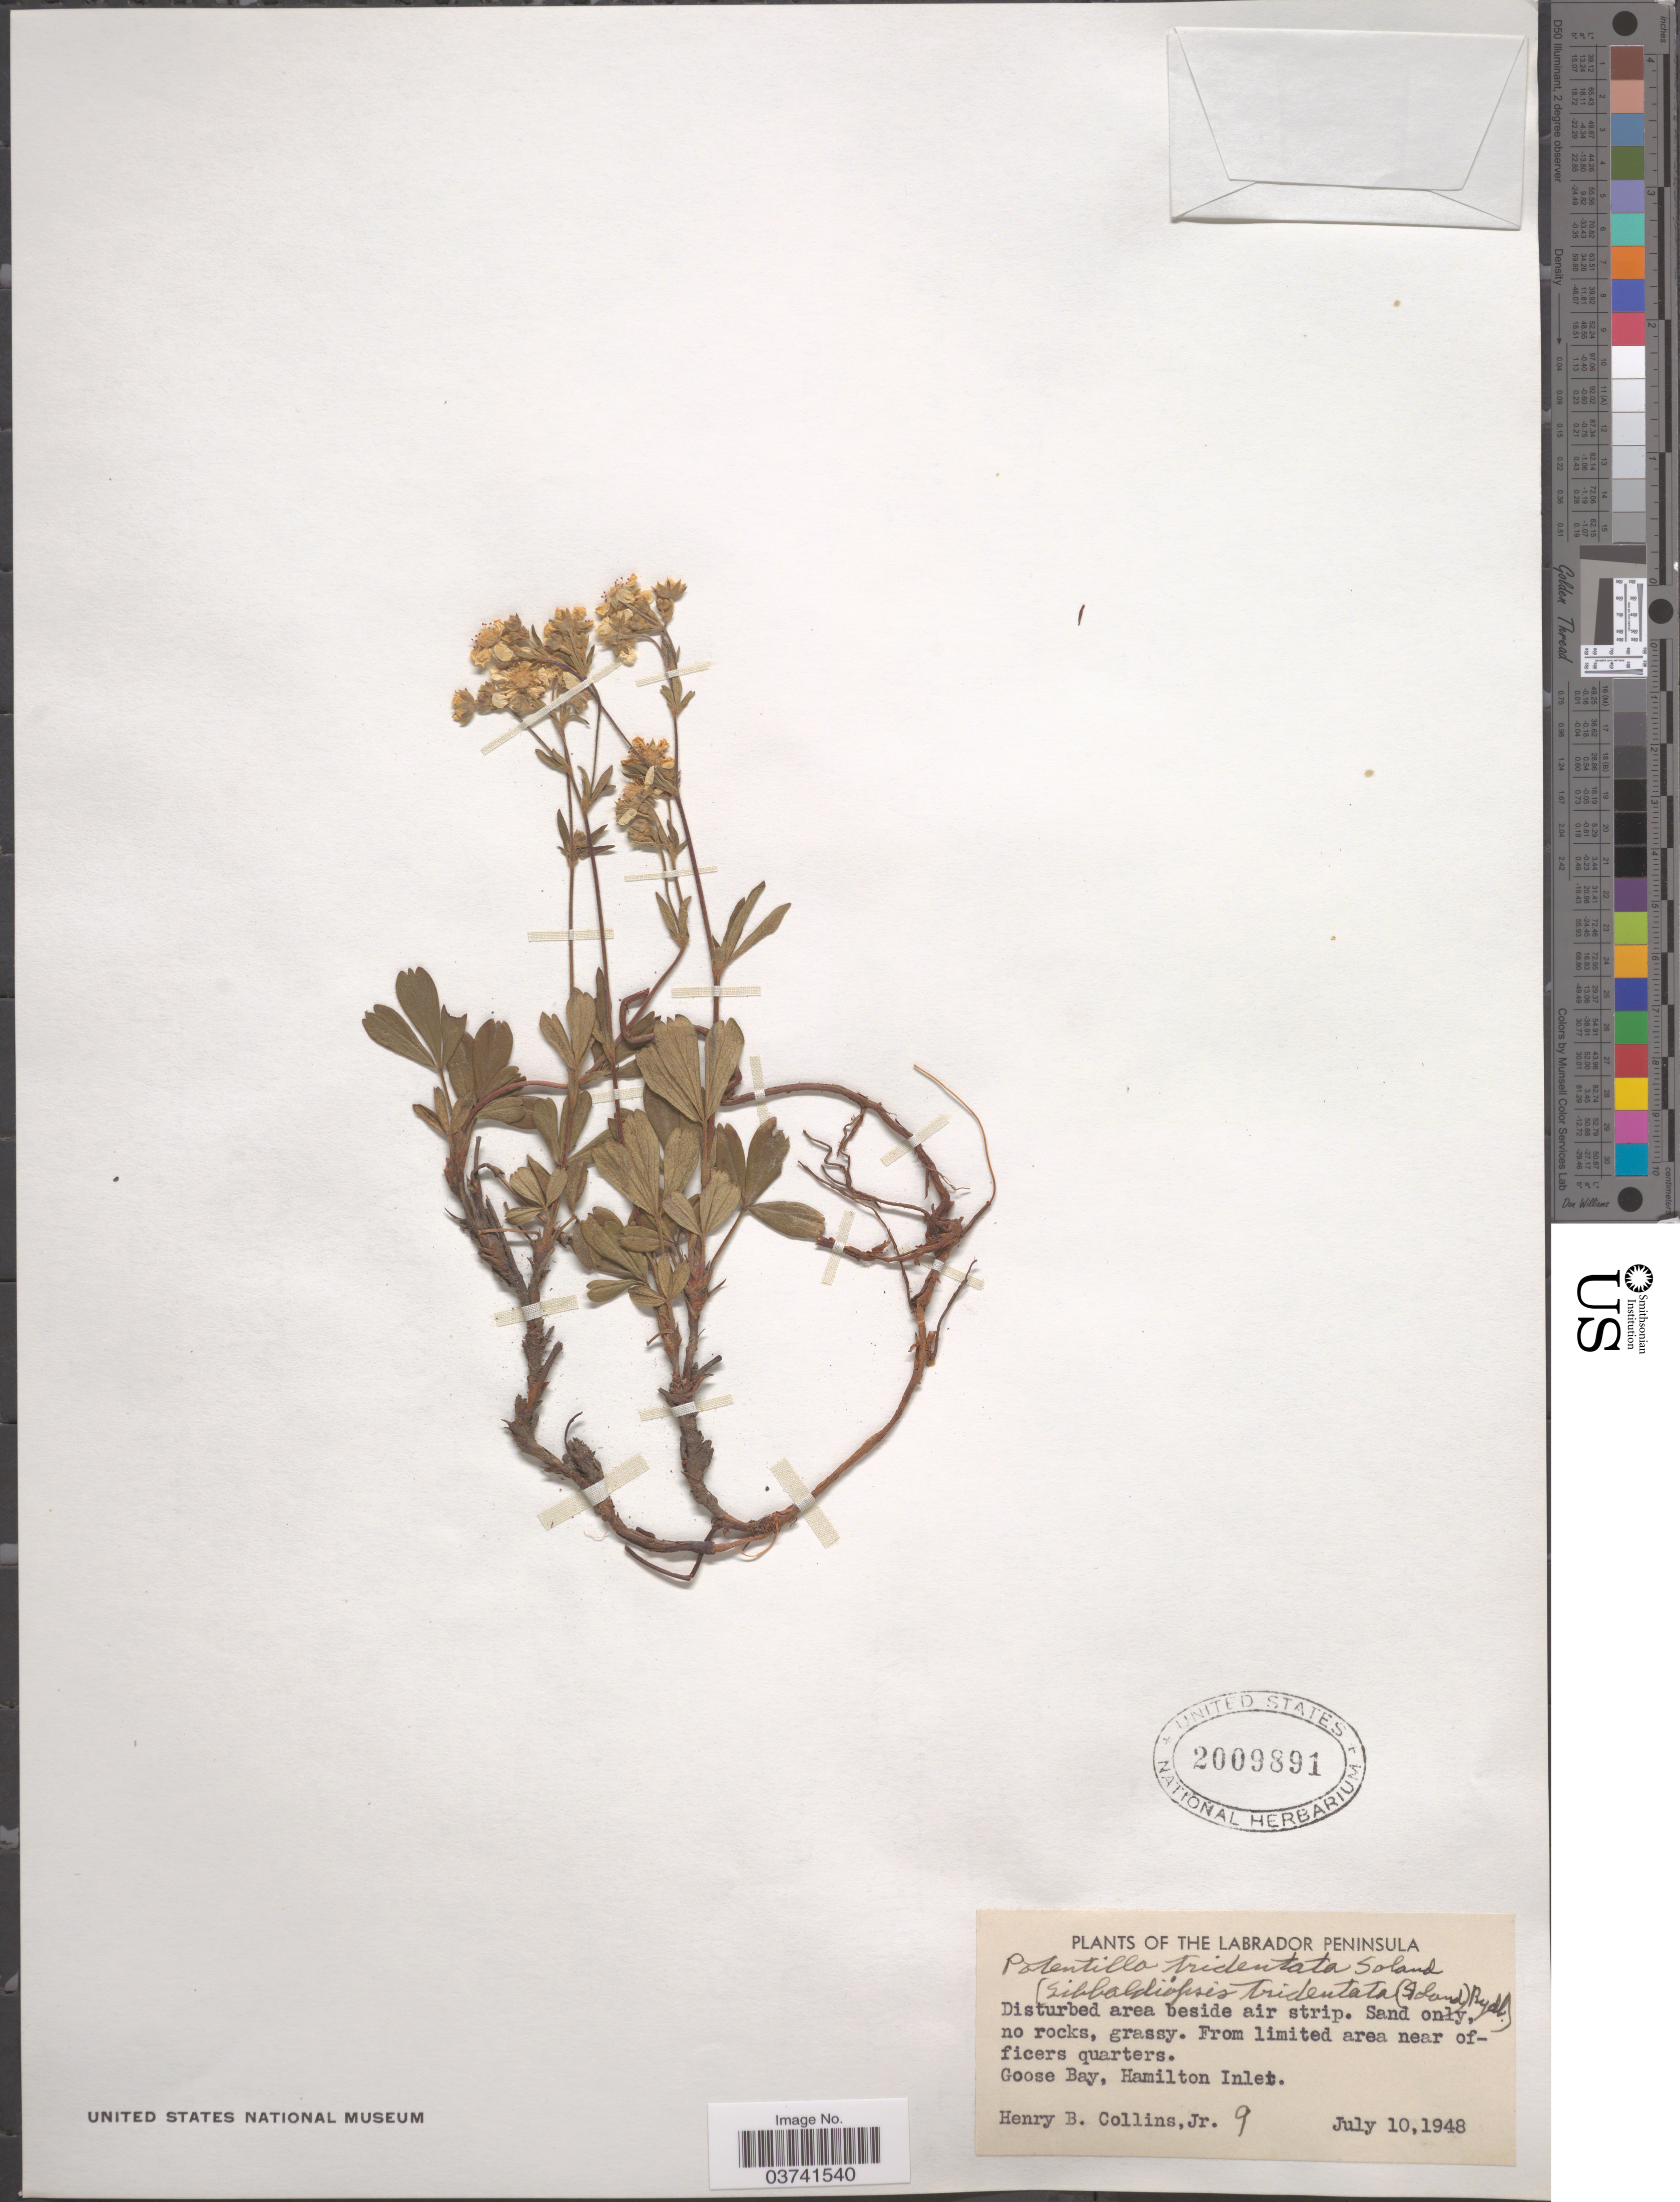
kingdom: Plantae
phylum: Tracheophyta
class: Magnoliopsida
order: Rosales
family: Rosaceae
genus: Potentilla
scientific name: Potentilla tridentata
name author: Aiton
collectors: H. Collins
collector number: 9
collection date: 1948-07-10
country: Canada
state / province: Newfoundland and Labrador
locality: The Labrador Peninsula. Goose Bay, Hamilton Inlet.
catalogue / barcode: US 2009891